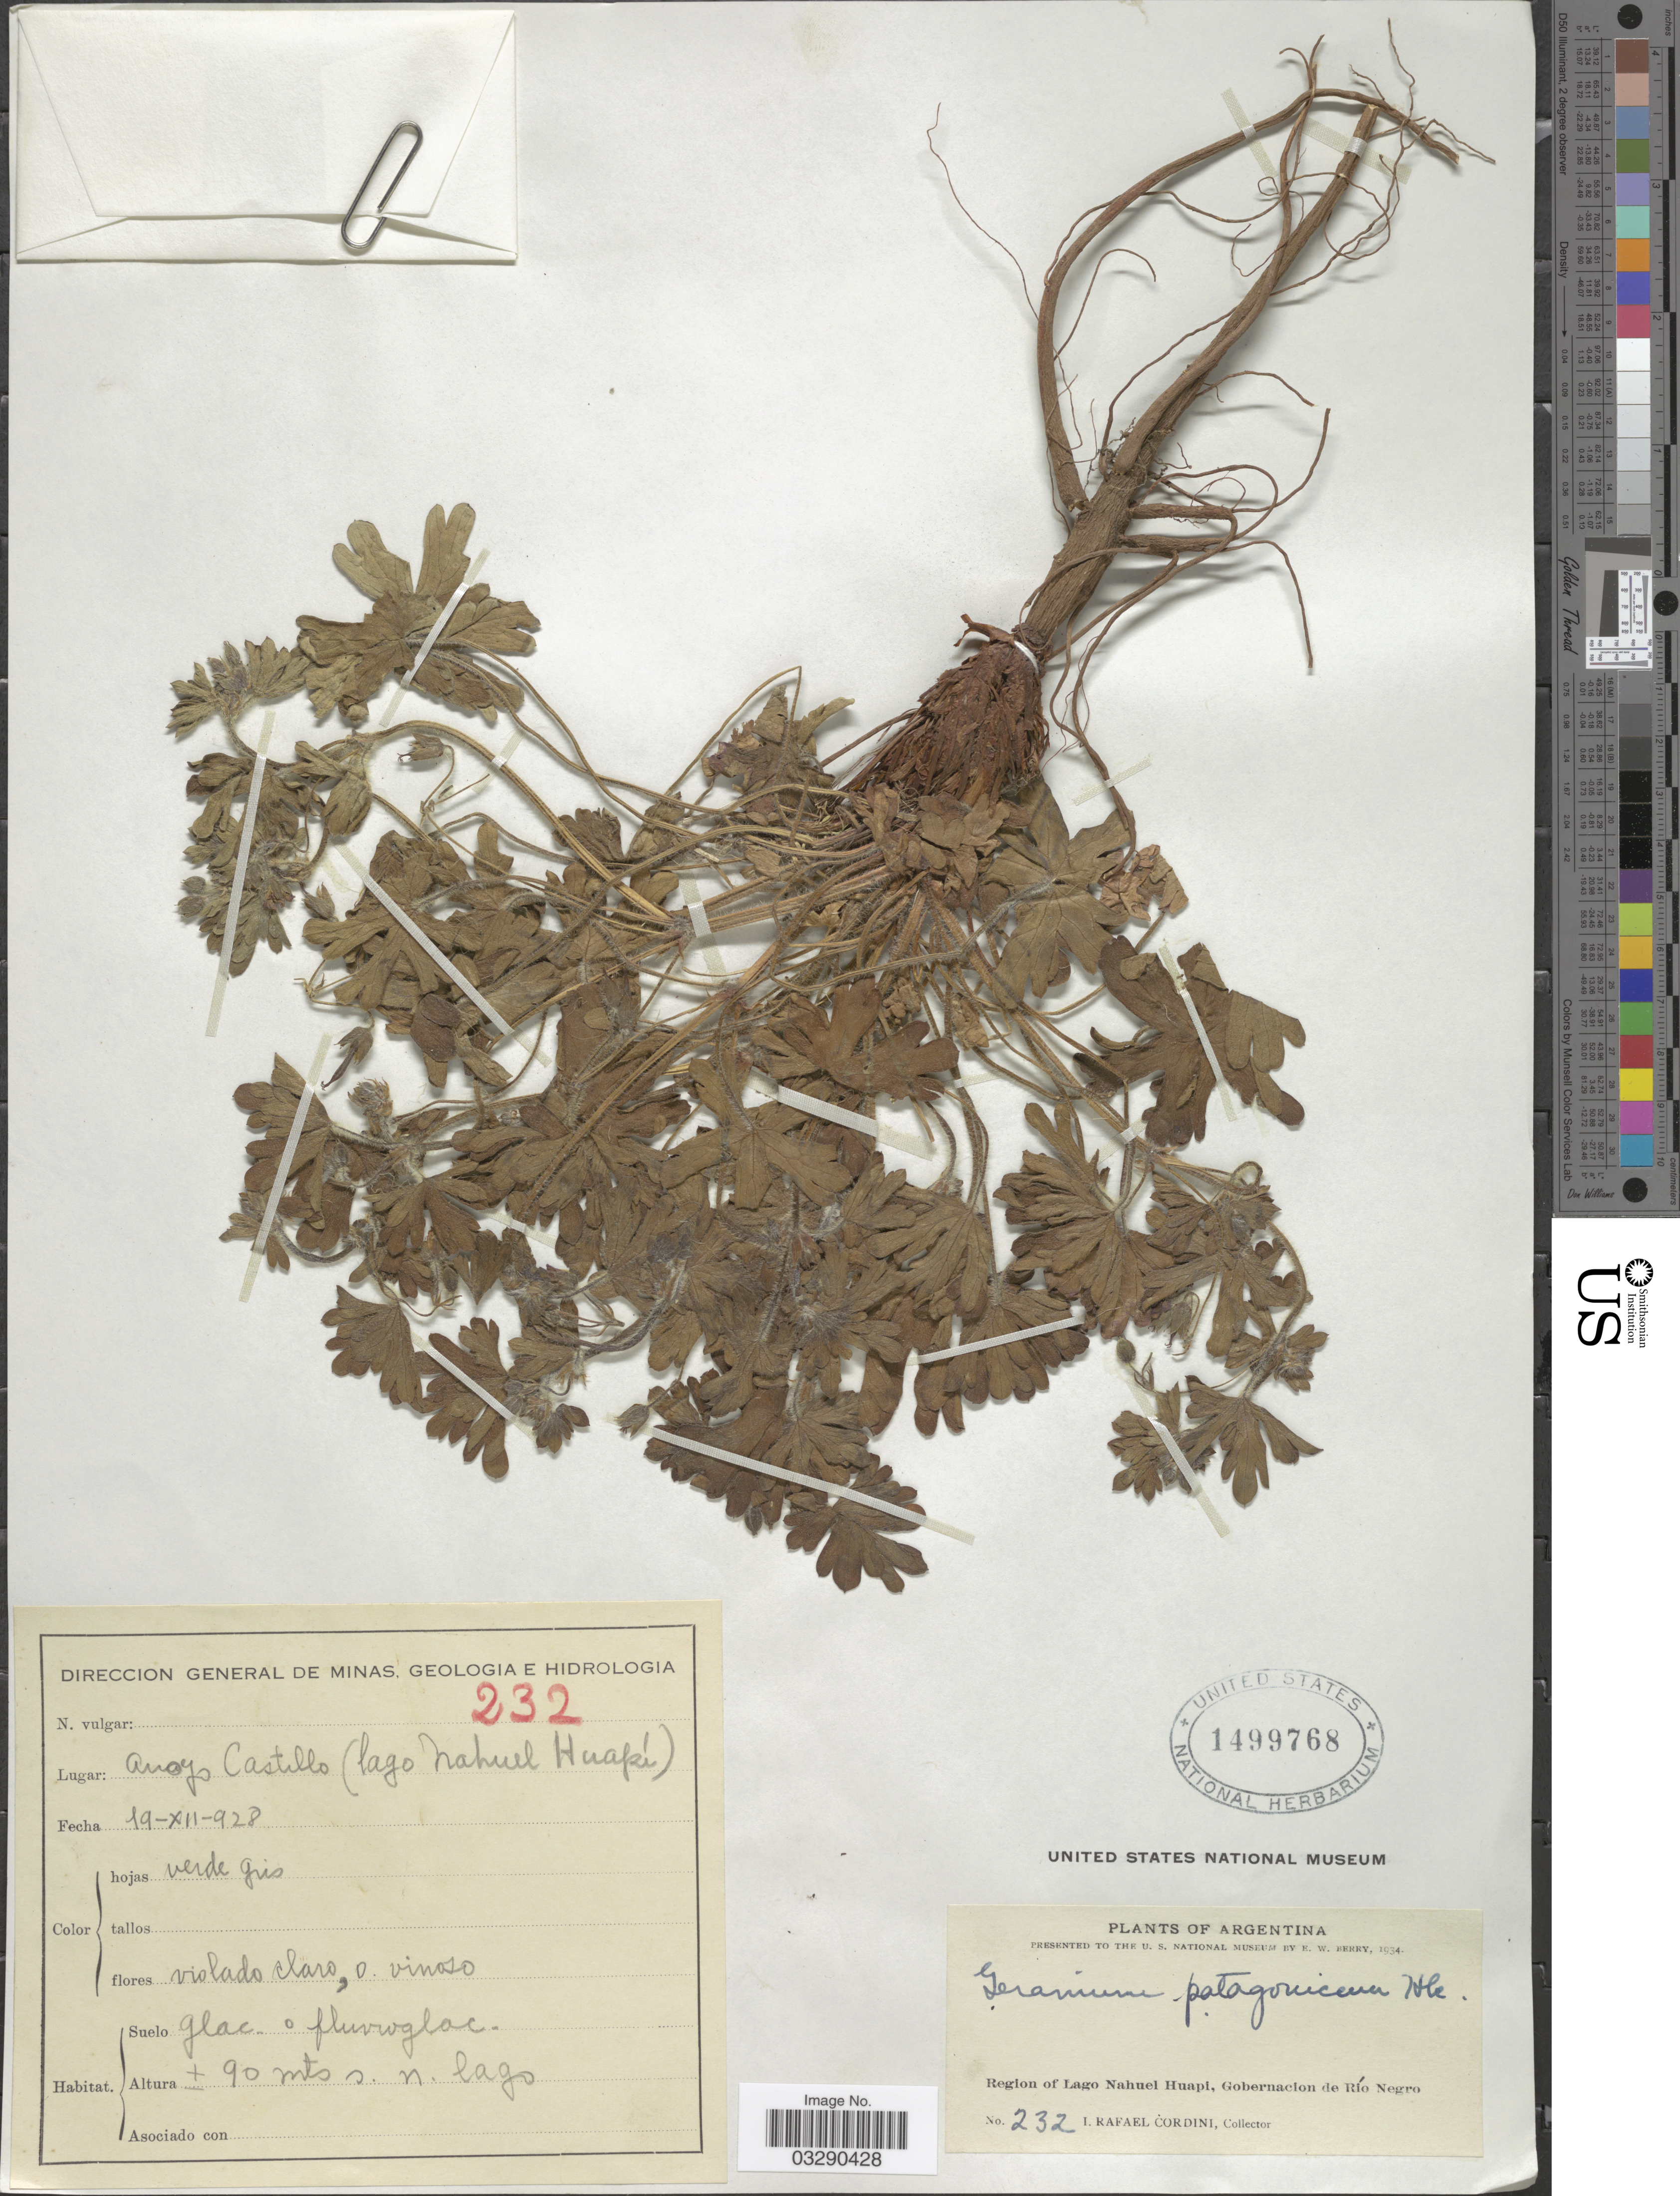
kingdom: Plantae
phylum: Tracheophyta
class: Magnoliopsida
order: Geraniales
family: Geraniaceae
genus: Geranium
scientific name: Geranium sp.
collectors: I. Cordini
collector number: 232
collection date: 1928-12-19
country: Argentina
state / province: Rio Negro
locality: Region of Lago Nahuel Huapi, Gobernacion de Río Negro. Arroyo Castillo (lago Nahuel Huapí).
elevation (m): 90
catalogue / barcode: US 1499768